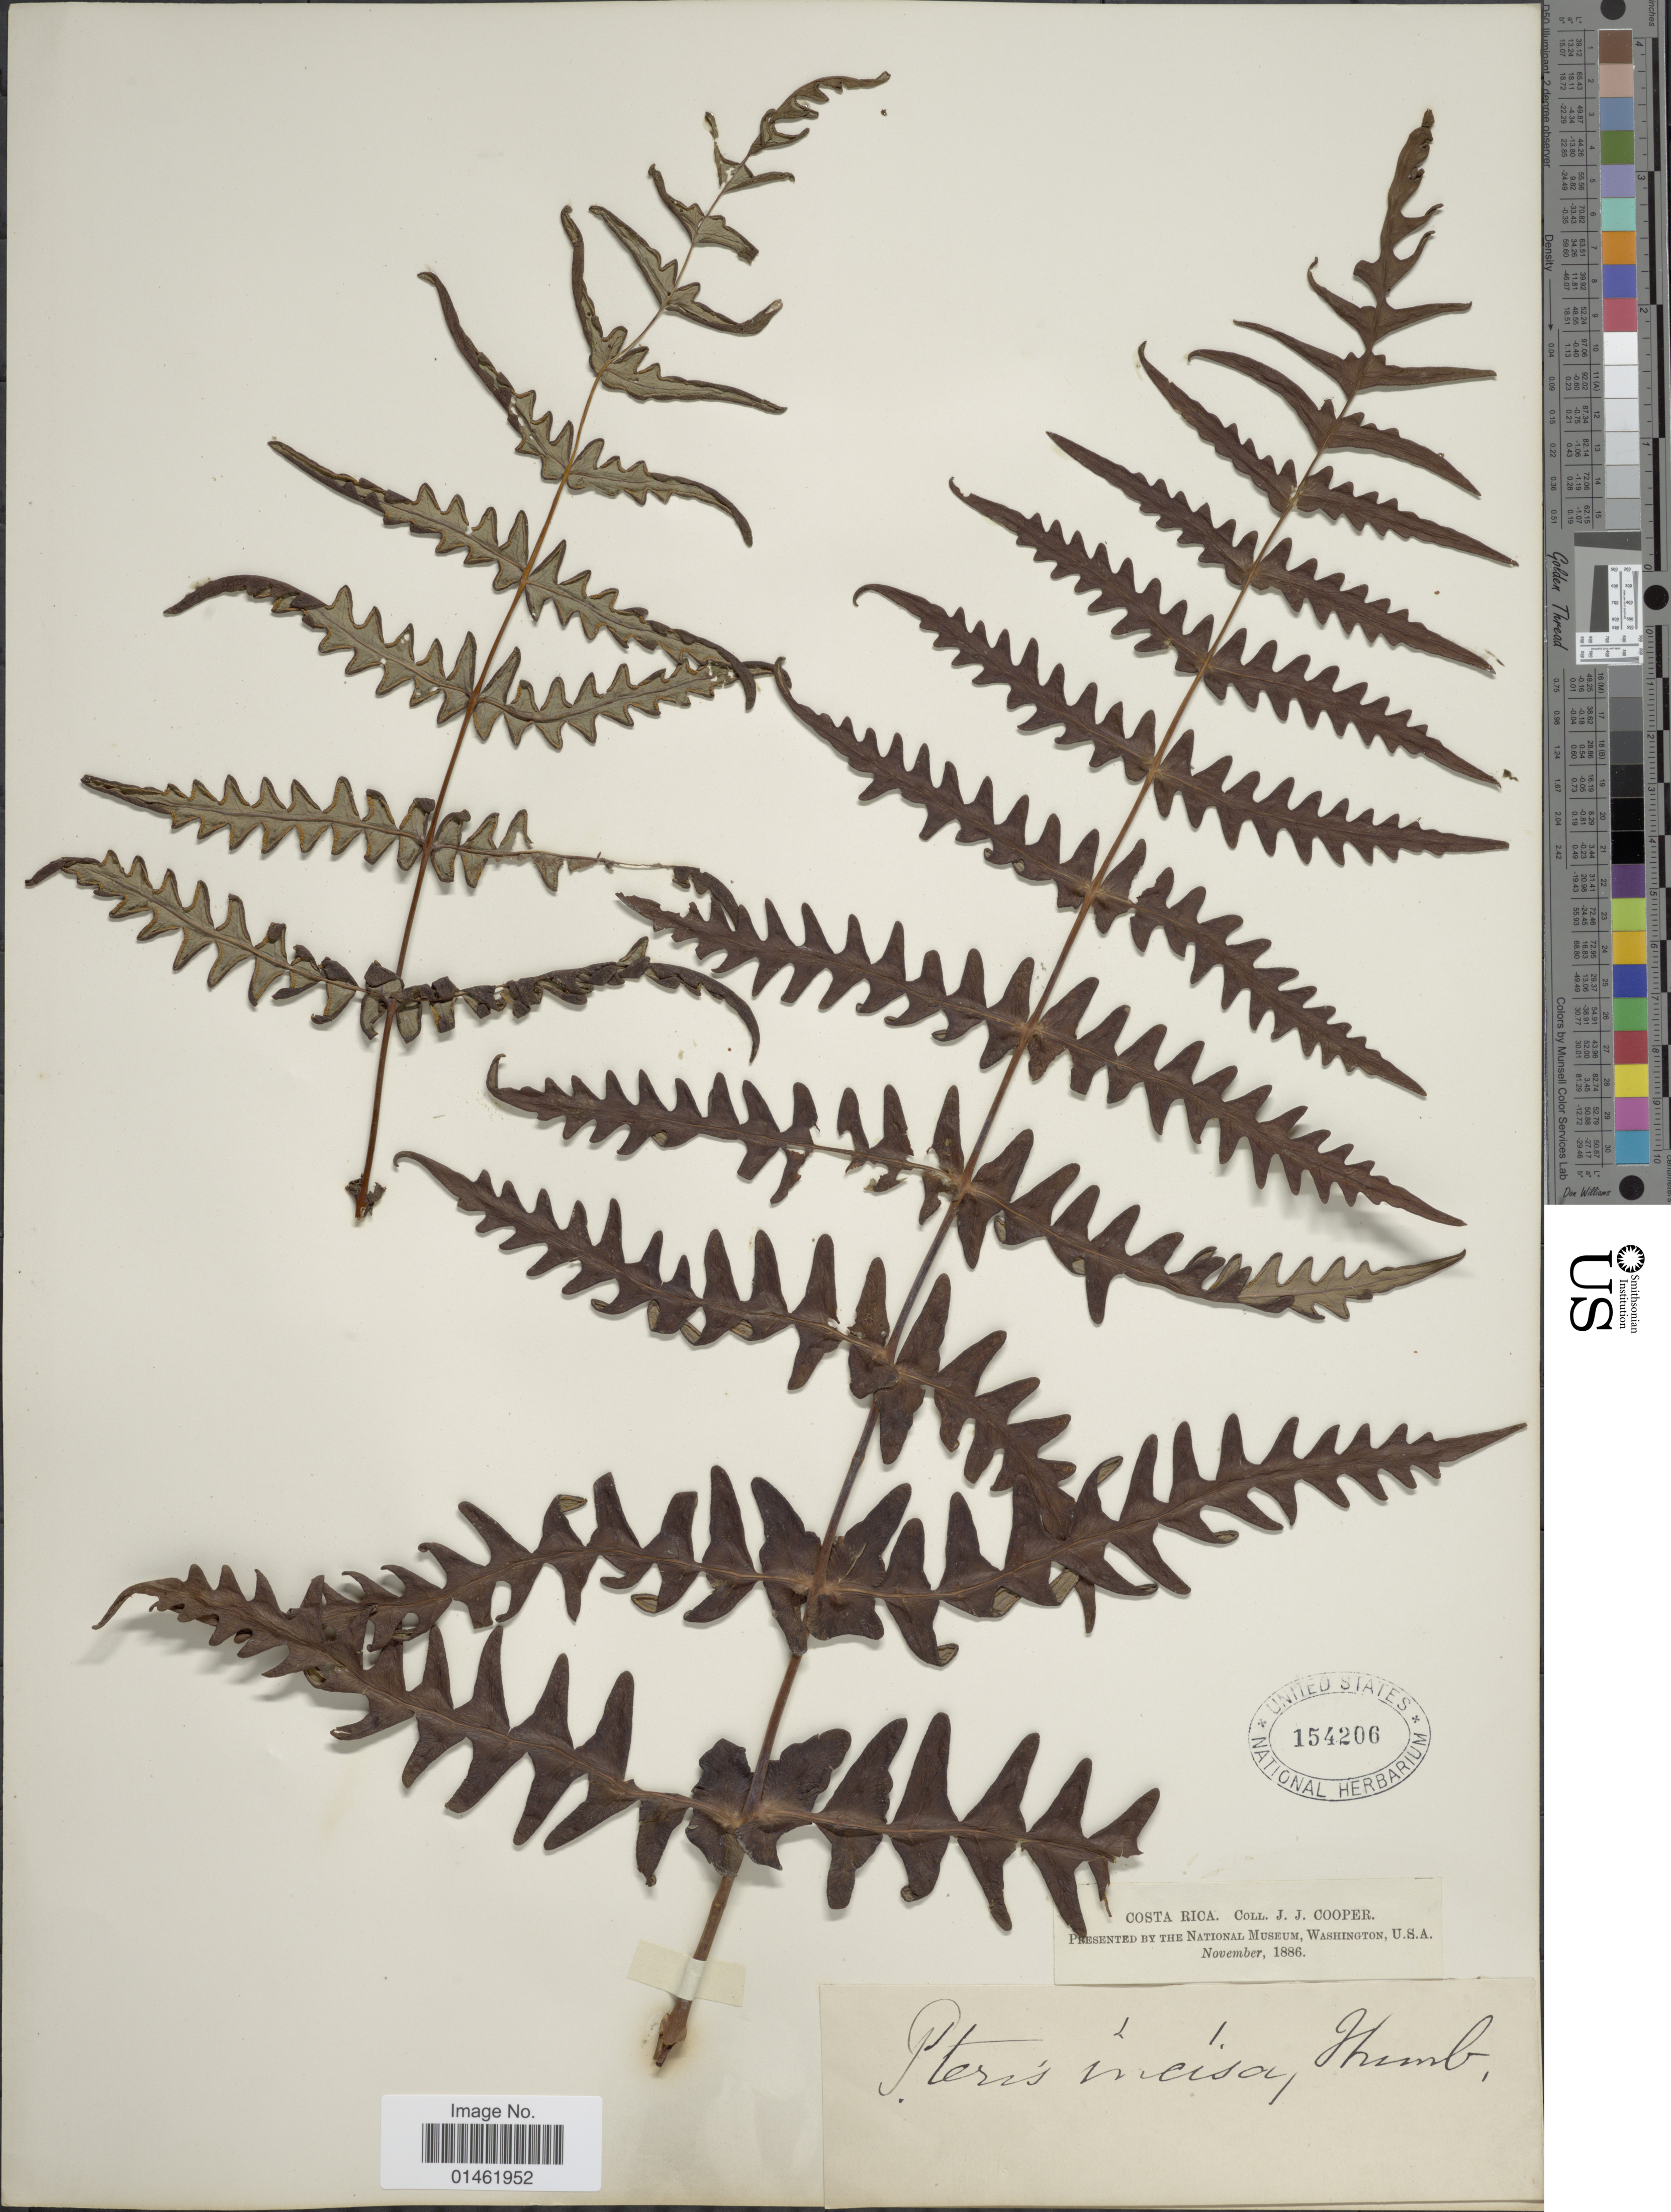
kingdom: Plantae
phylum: Tracheophyta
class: Polypodiopsida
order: Polypodiales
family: Dennstaedtiaceae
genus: Histiopteris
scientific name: Histiopteris incisa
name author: (Thunb.) J. Sm.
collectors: J. J. Cooper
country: Costa Rica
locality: Costa Rica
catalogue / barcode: US 154206